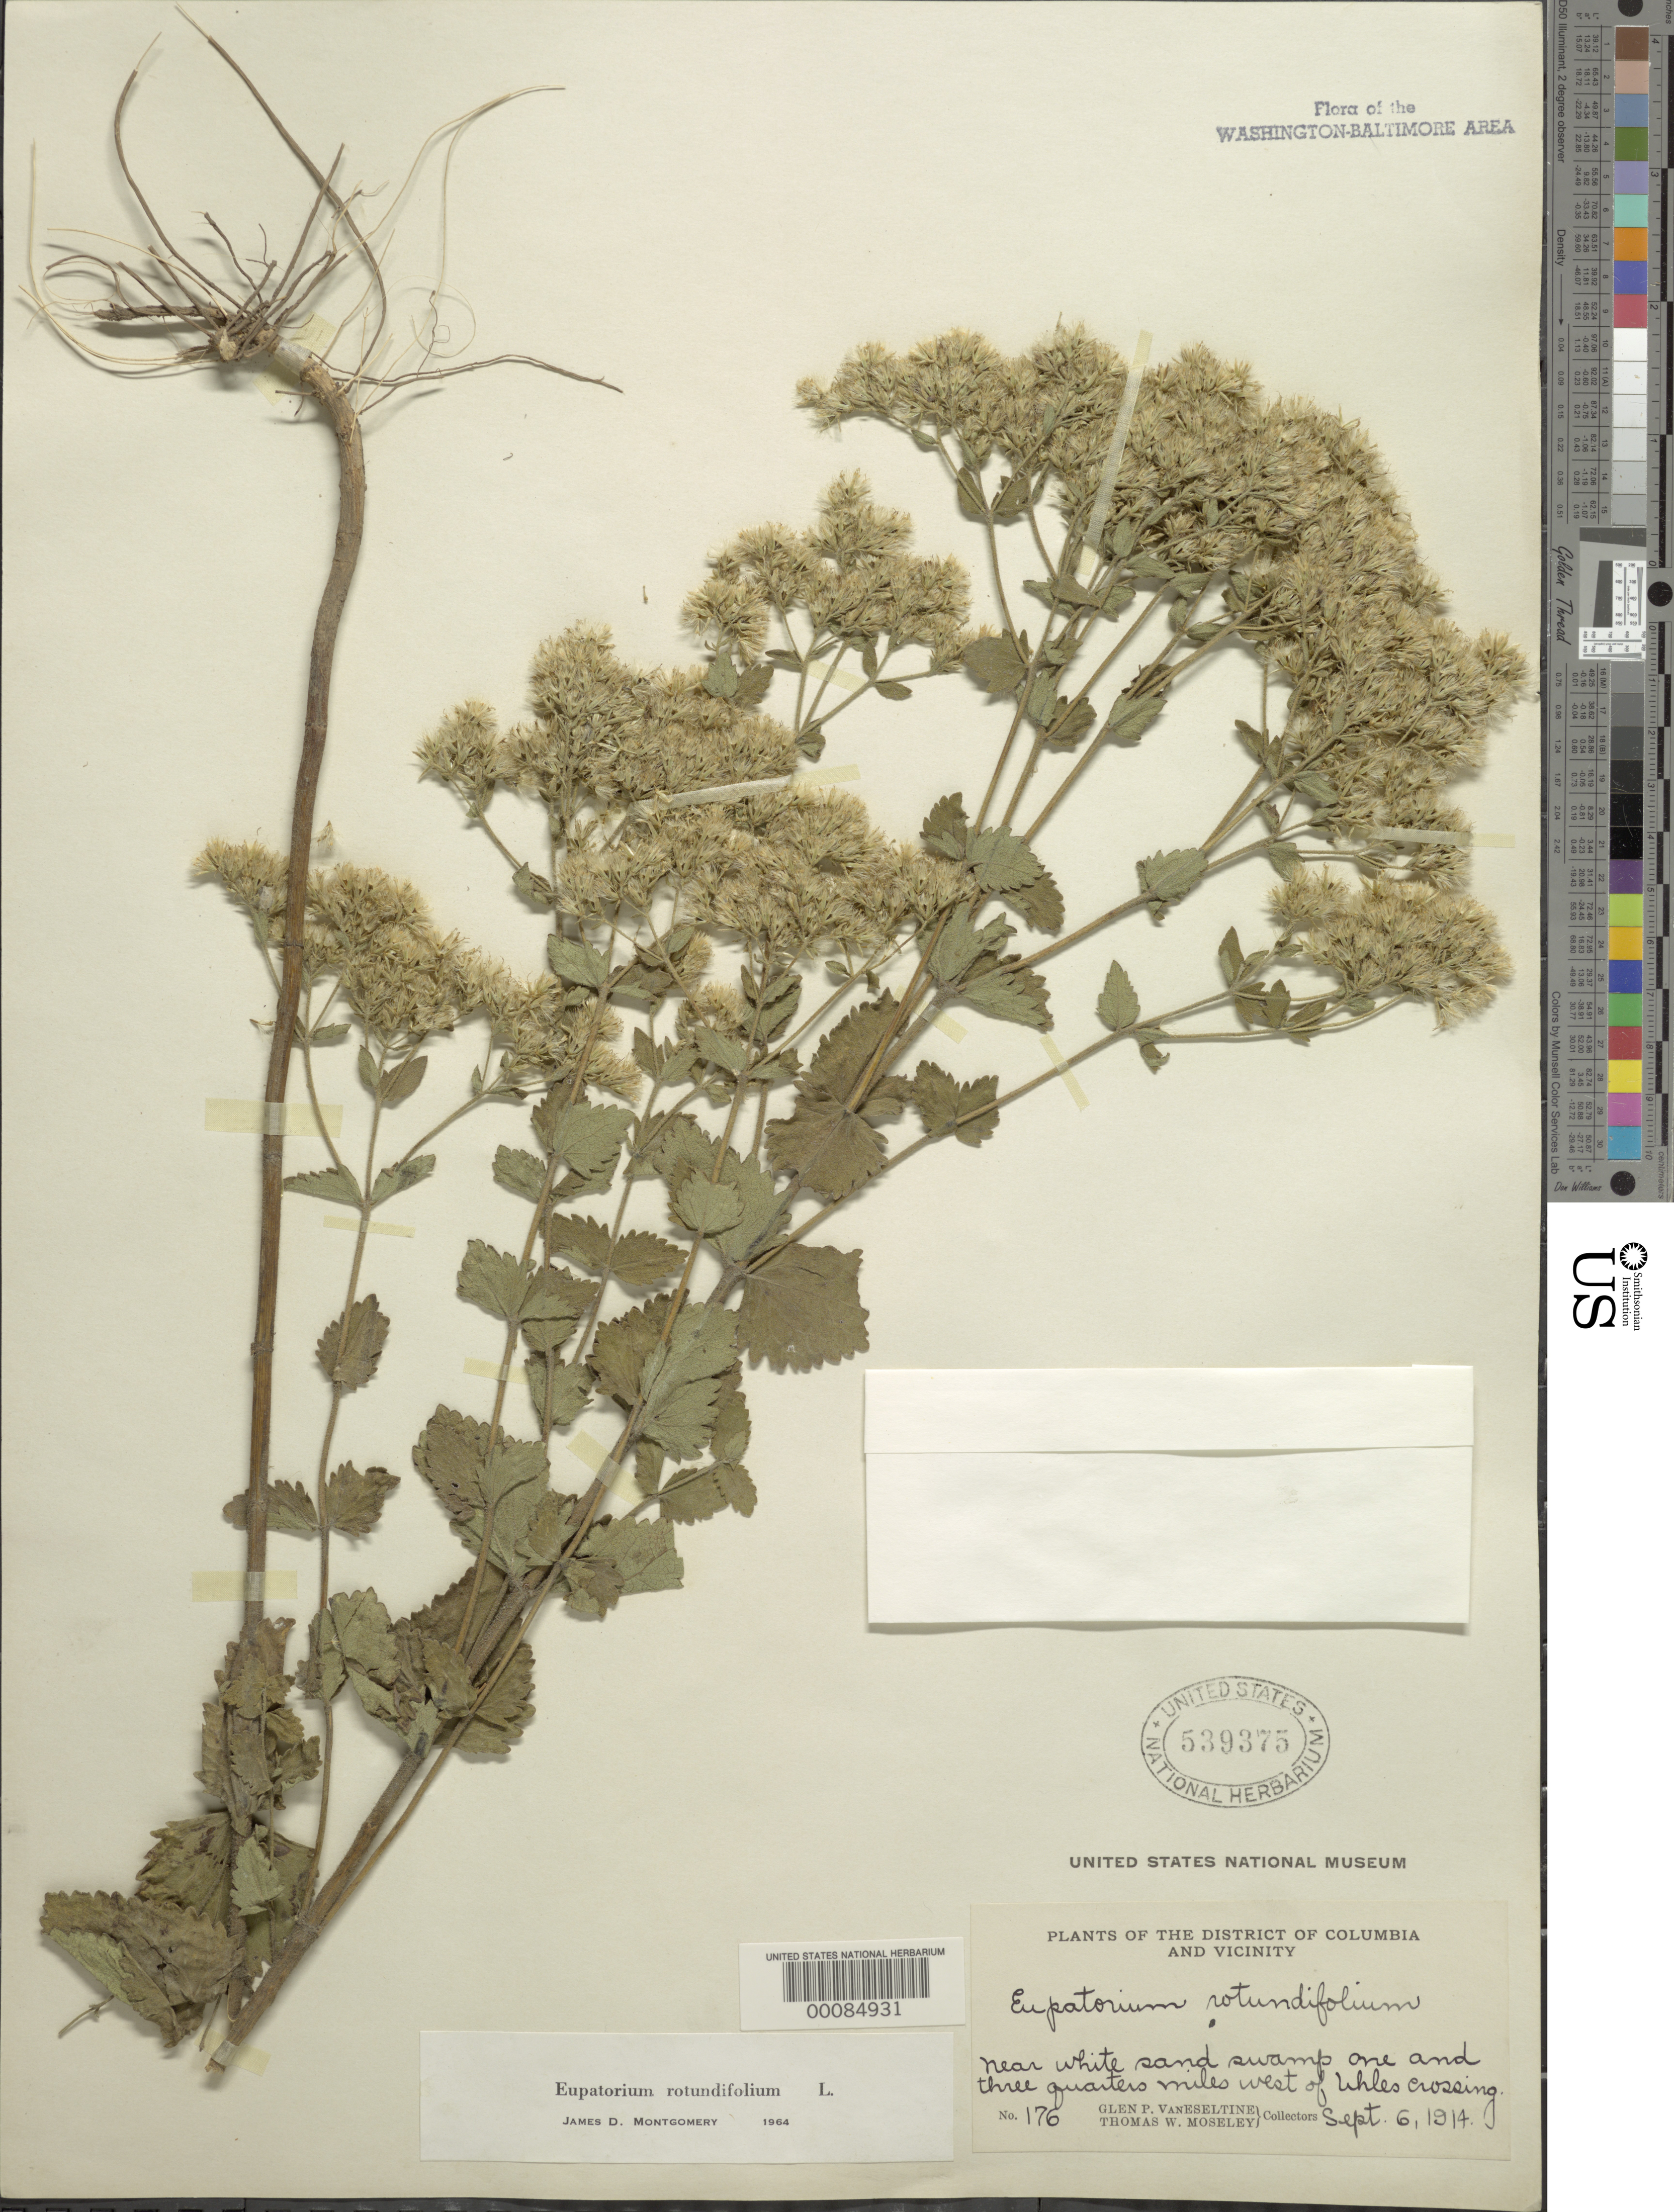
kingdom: Plantae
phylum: Tracheophyta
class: Magnoliopsida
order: Asterales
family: Asteraceae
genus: Eupatorium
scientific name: Eupatorium rotundifolium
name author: L.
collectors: G. P. Van Eseltine & T. Moseley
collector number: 176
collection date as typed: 06 Sep 1914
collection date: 1914-09-06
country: United States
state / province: District of Columbia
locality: White Sand Swamp east of Uhles Crossing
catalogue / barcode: US 539375